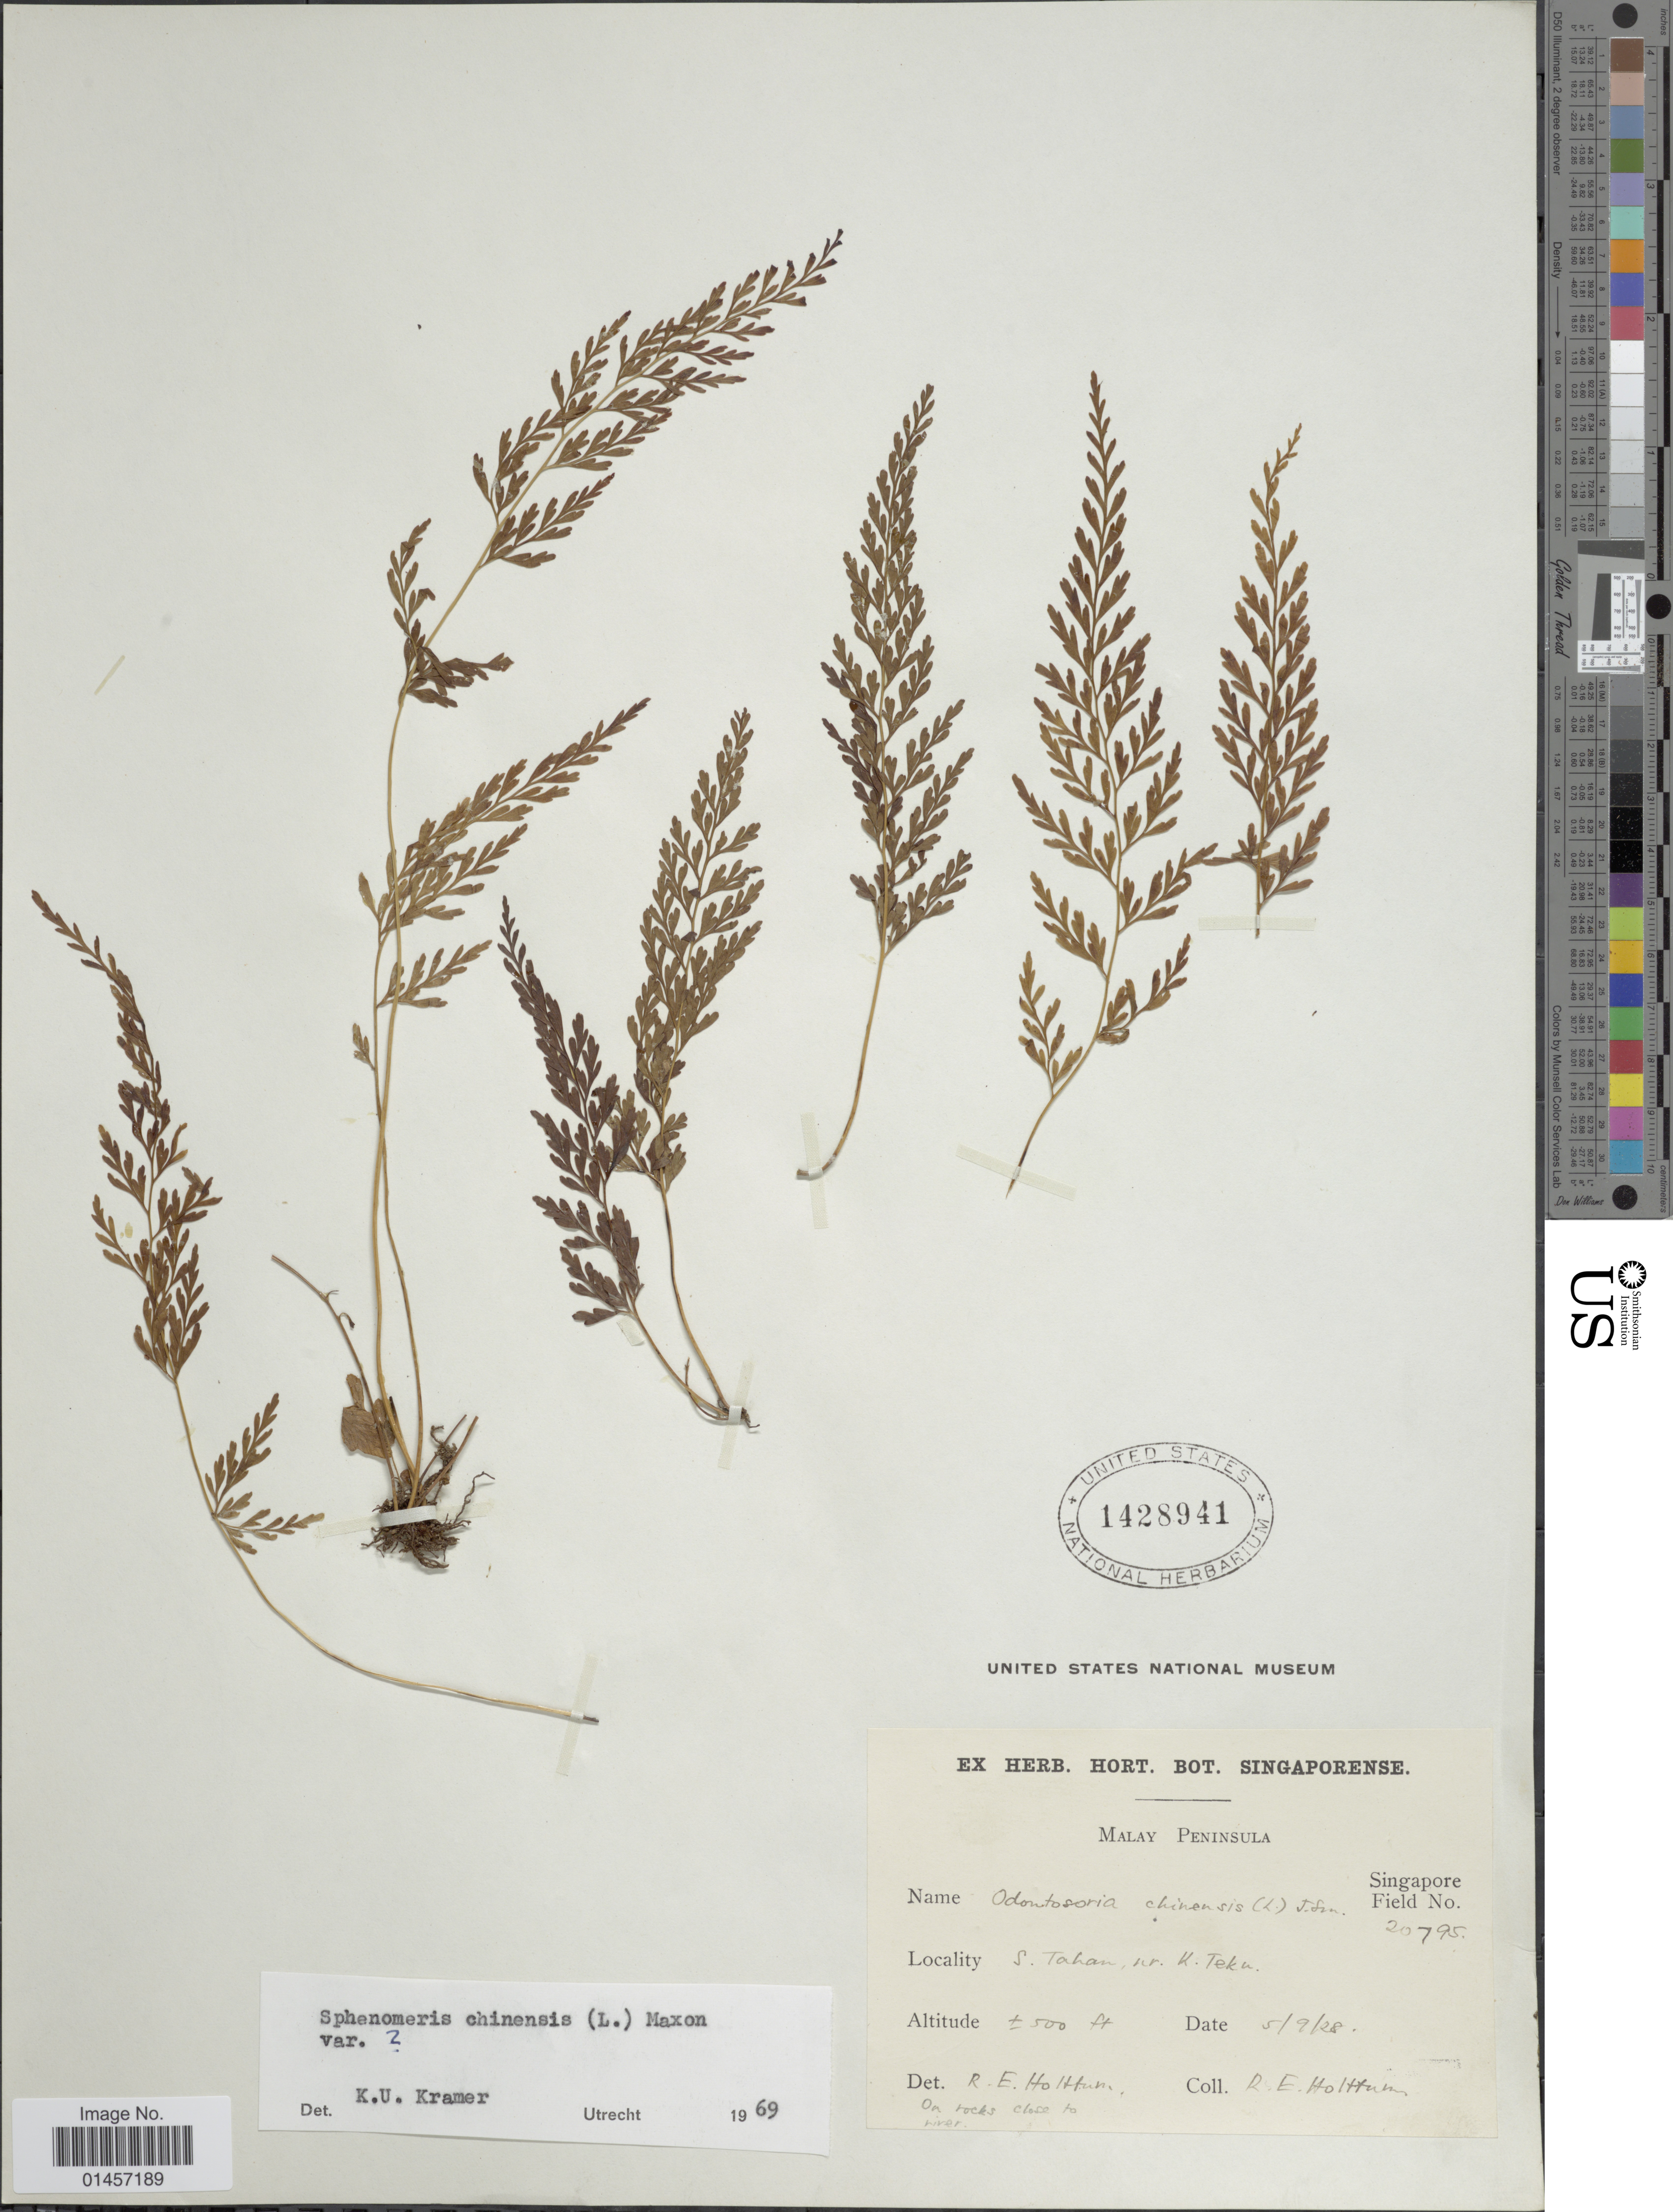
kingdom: Plantae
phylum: Tracheophyta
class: Polypodiopsida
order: Polypodiales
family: Lindsaeaceae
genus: Sphenomeris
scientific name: Sphenomeris chinensis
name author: (L.) Maxon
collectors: R. E. Holttum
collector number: Singapore Field 20795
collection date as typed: Transcribed d/m/y: 5/9/28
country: Malaysia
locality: Malay Peninsula, S. Tahan, nr. K. Teku [interpreted]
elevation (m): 152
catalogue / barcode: US 1428941